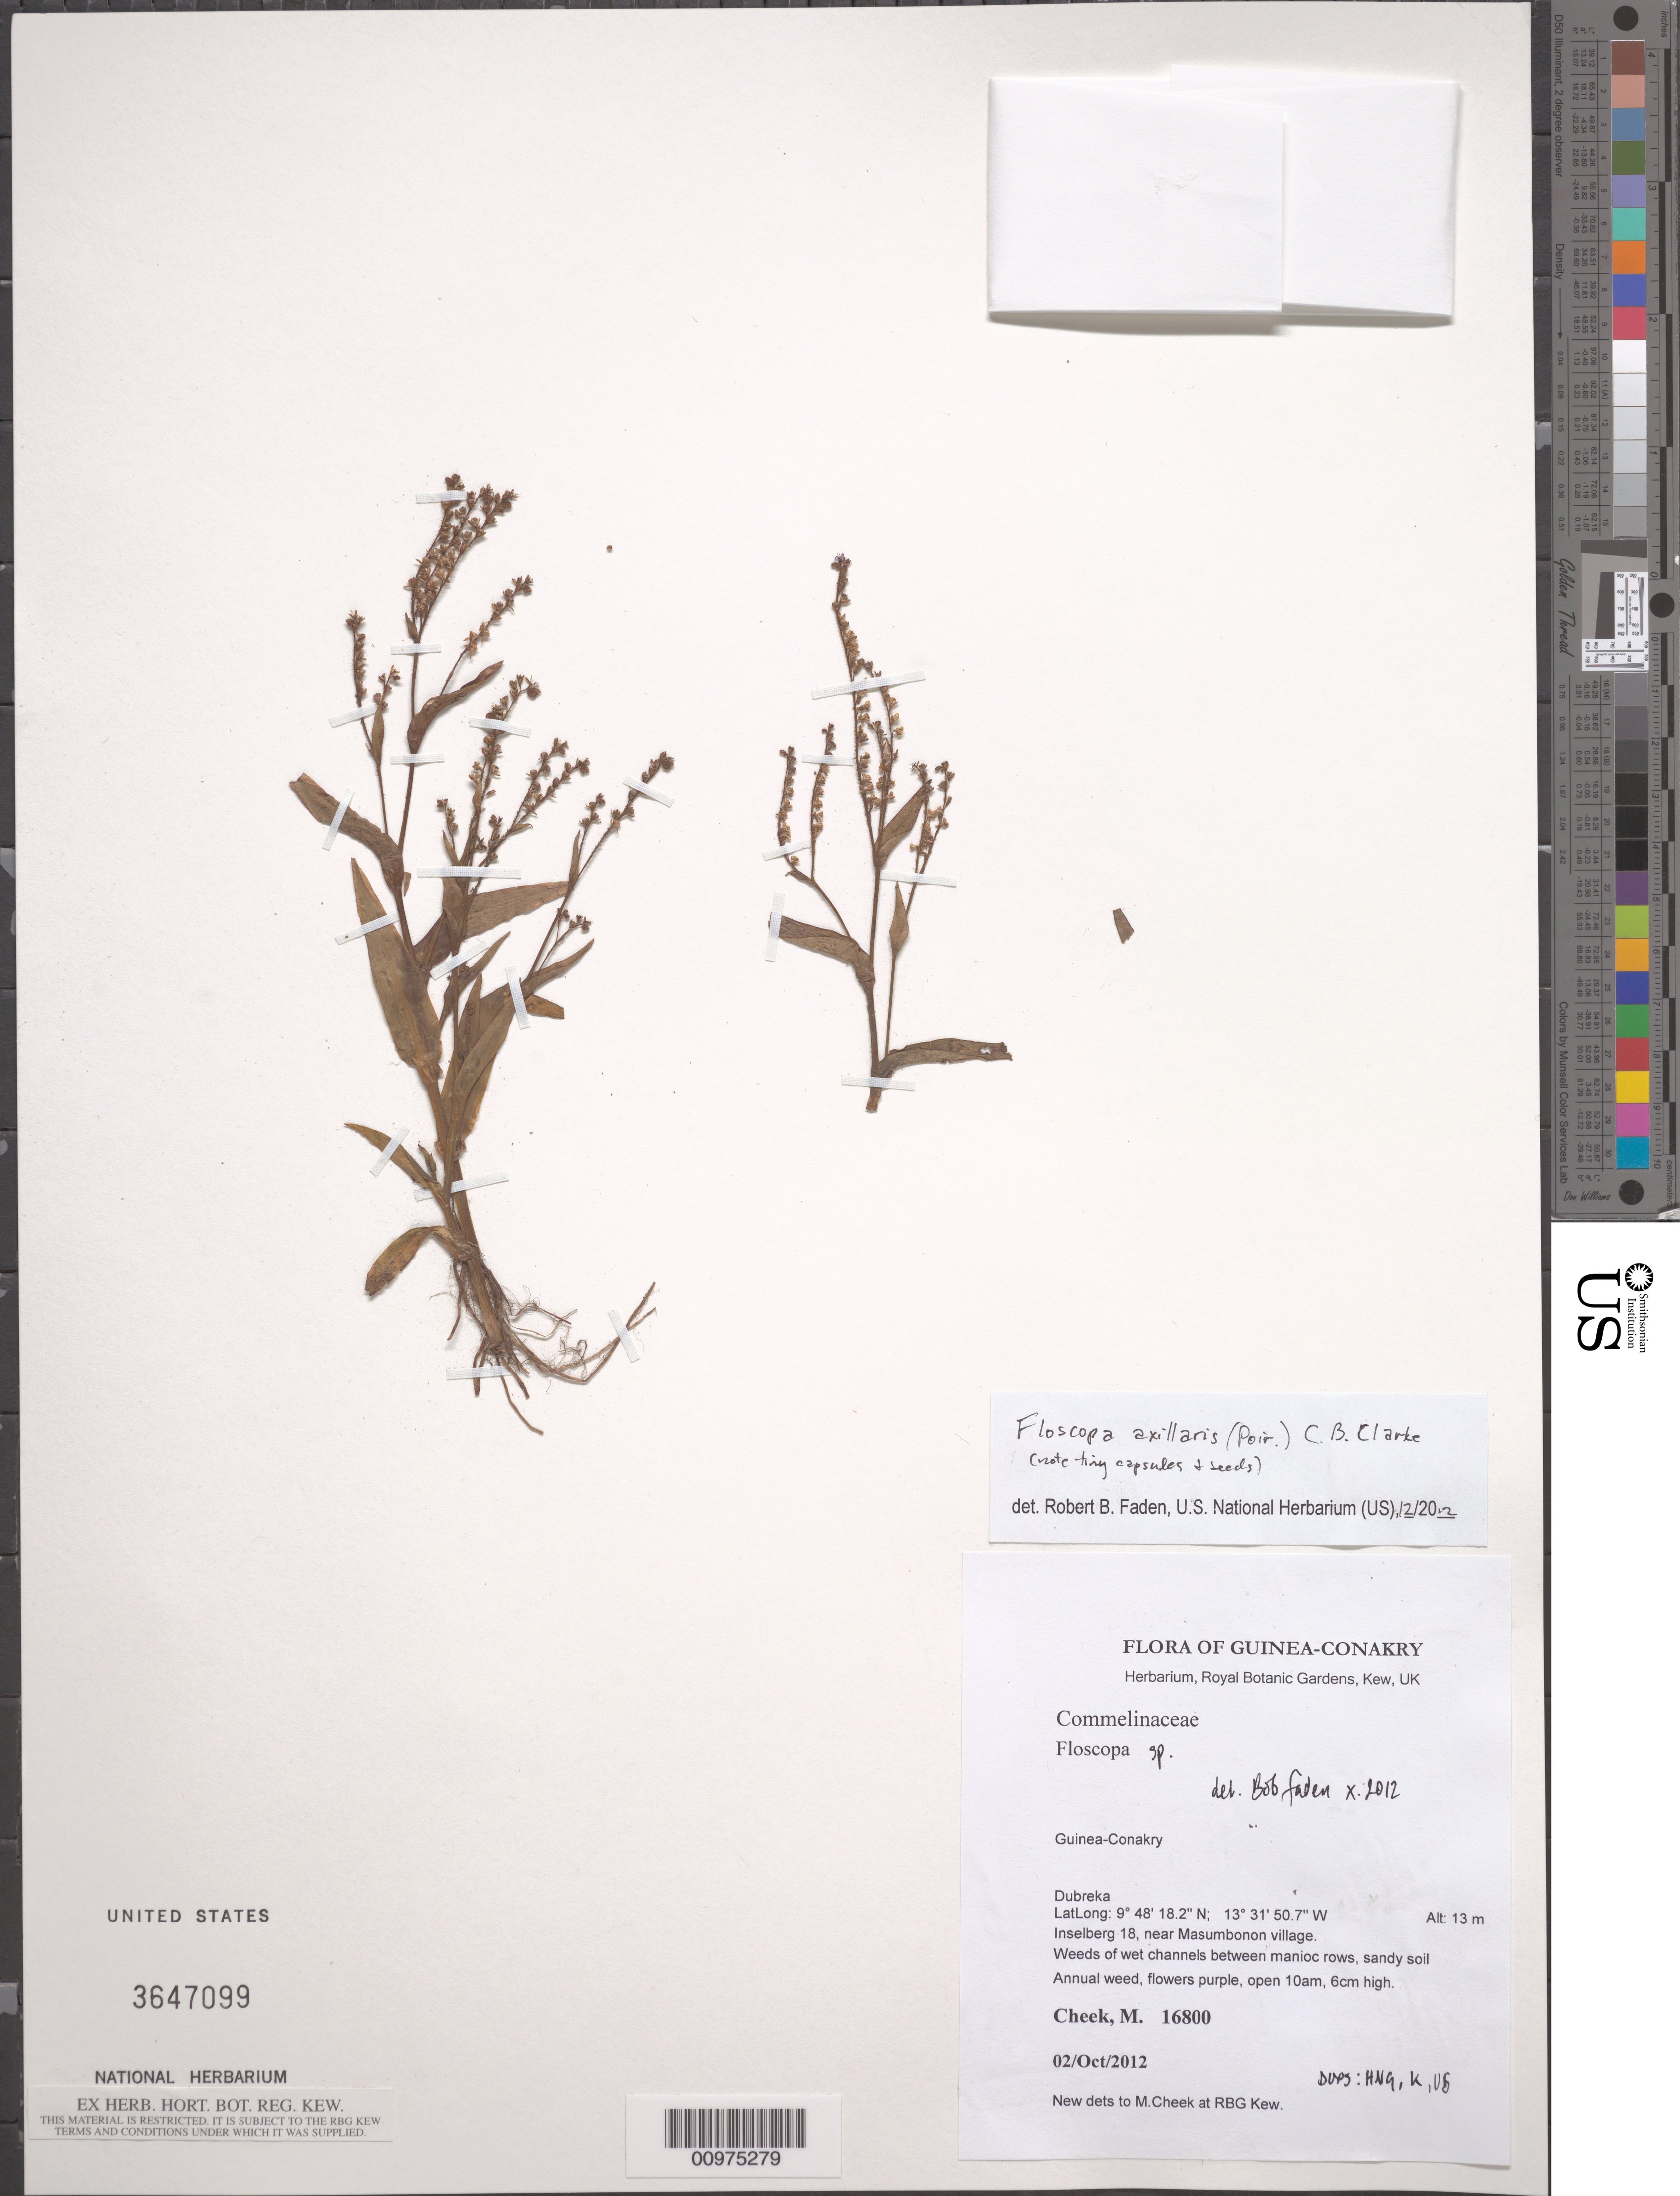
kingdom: Plantae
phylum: Tracheophyta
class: Liliopsida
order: Commelinales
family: Commelinaceae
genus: Floscopa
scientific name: Floscopa axillaris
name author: (Poir.) C.B. Clarke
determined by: Faden, Robert B., (US), Smithsonian Institution - National Museum of Natural History (UNITED STATES)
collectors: M. Cheek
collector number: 16800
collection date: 2012-10-02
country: Guinea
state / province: Kindia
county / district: Dubreka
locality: Inselberg 18, near Masumbonon village.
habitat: Weeds of wet channels between maniodc rows, sandy soil.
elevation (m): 13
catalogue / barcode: US 3647099